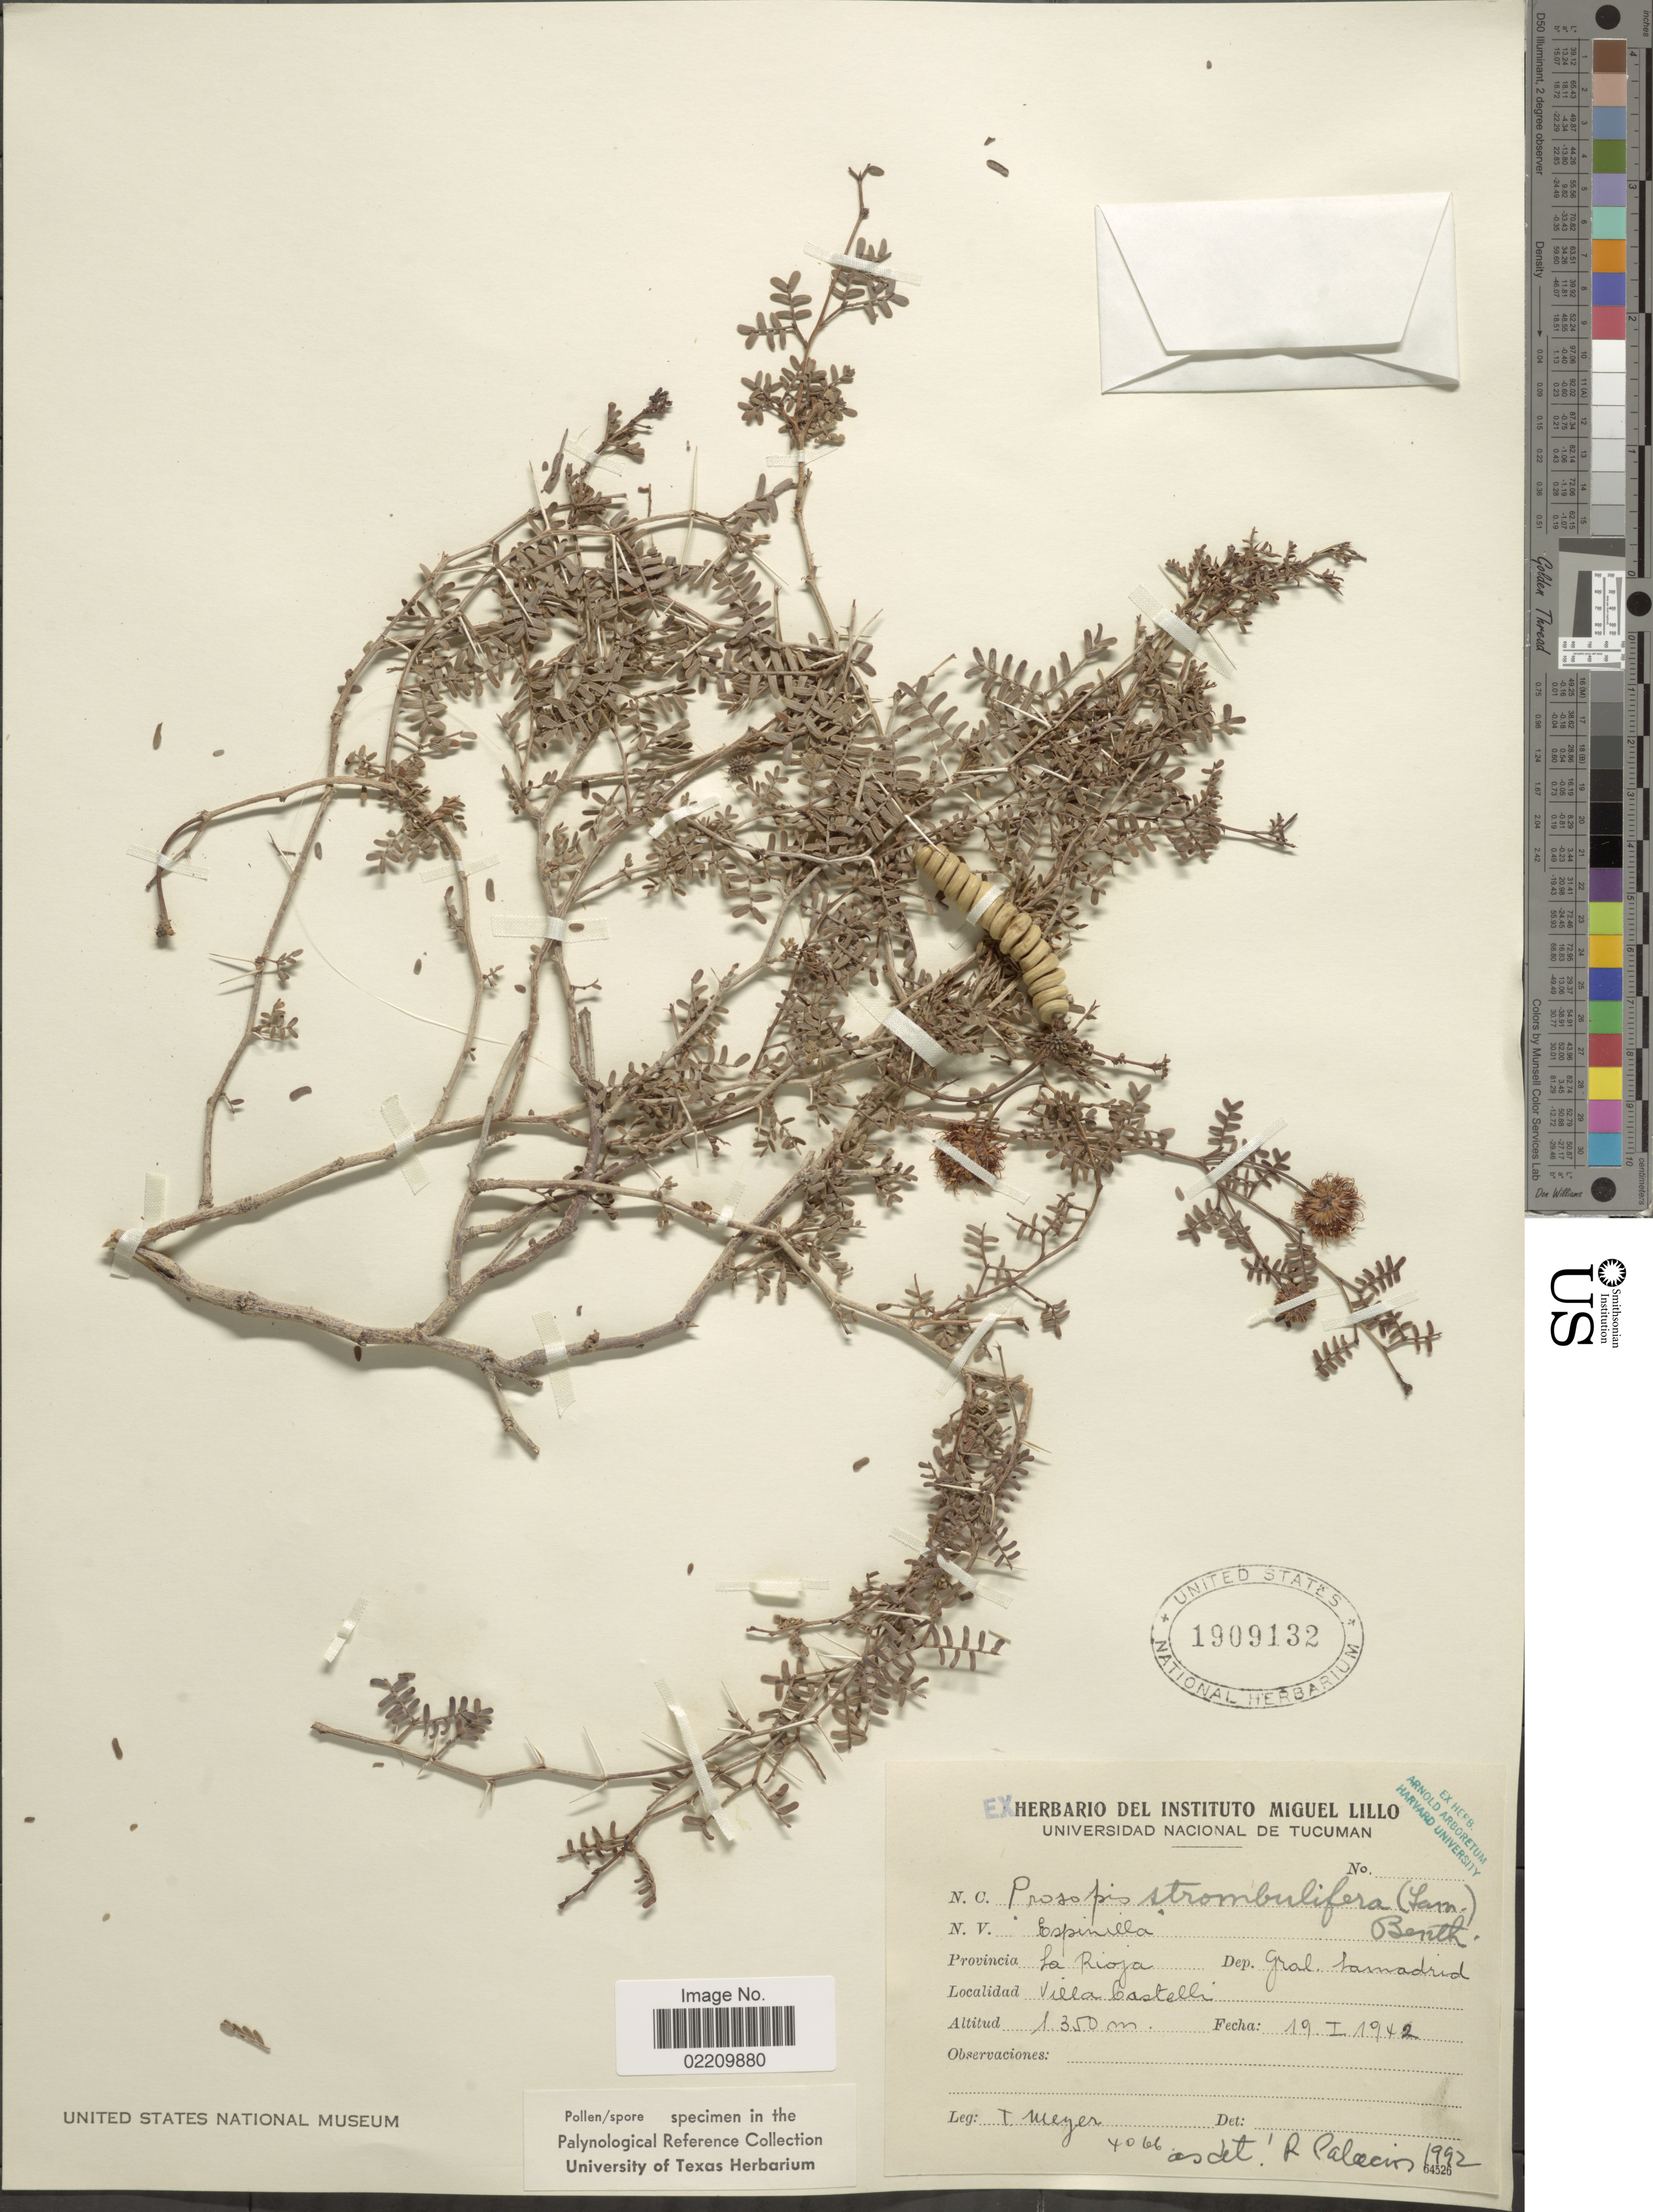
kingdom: Plantae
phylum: Tracheophyta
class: Magnoliopsida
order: Fabales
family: Fabaceae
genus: Strombocarpa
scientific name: Strombocarpa strombulifera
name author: (Lam.) A. Gray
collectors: T. Meyer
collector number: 4066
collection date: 1942-01-19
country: Argentina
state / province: La Rioja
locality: Dep. Gral Lamadrid, Villa Castelli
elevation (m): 1350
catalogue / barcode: US 1909132